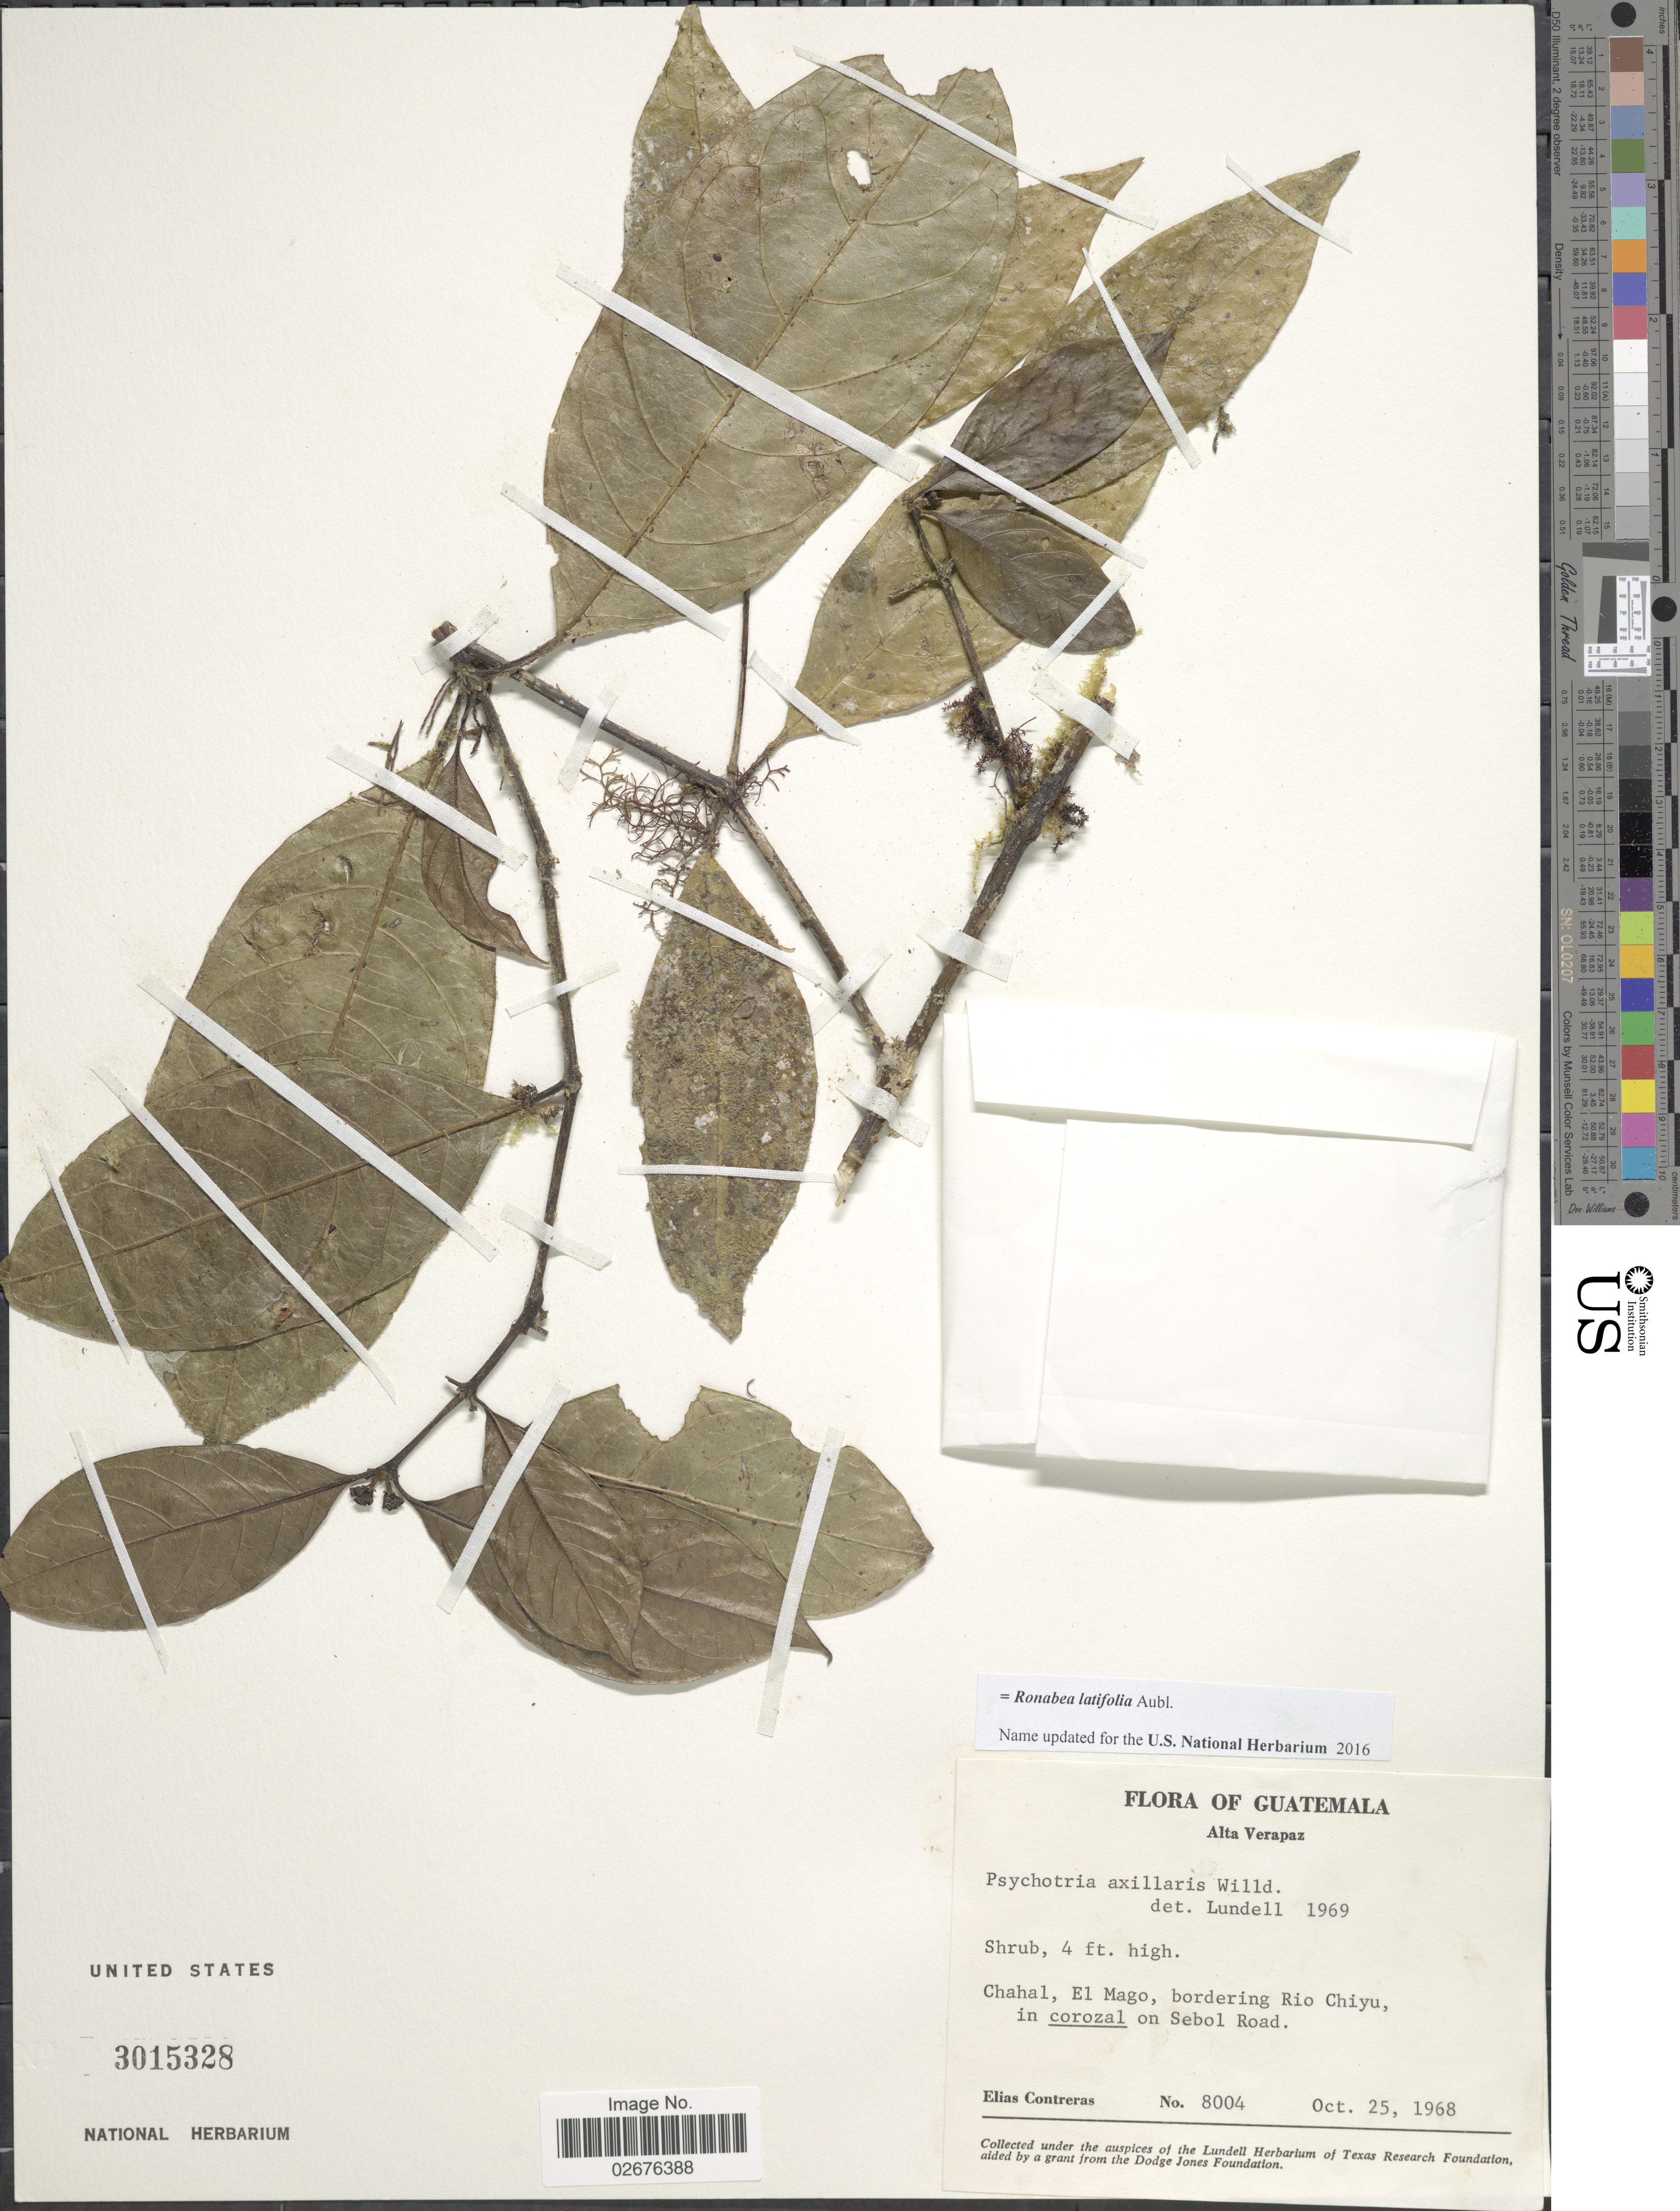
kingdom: Plantae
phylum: Tracheophyta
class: Magnoliopsida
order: Gentianales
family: Rubiaceae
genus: Ronabea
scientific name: Ronabea latifolia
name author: Aubl.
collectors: E. Contreras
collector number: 8004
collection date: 1968-10-25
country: Guatemala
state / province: Alta Verapaz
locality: Chahal, El Mago, bordering Rio Chiyu, in corozal on Sebol Road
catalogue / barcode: US 3015328